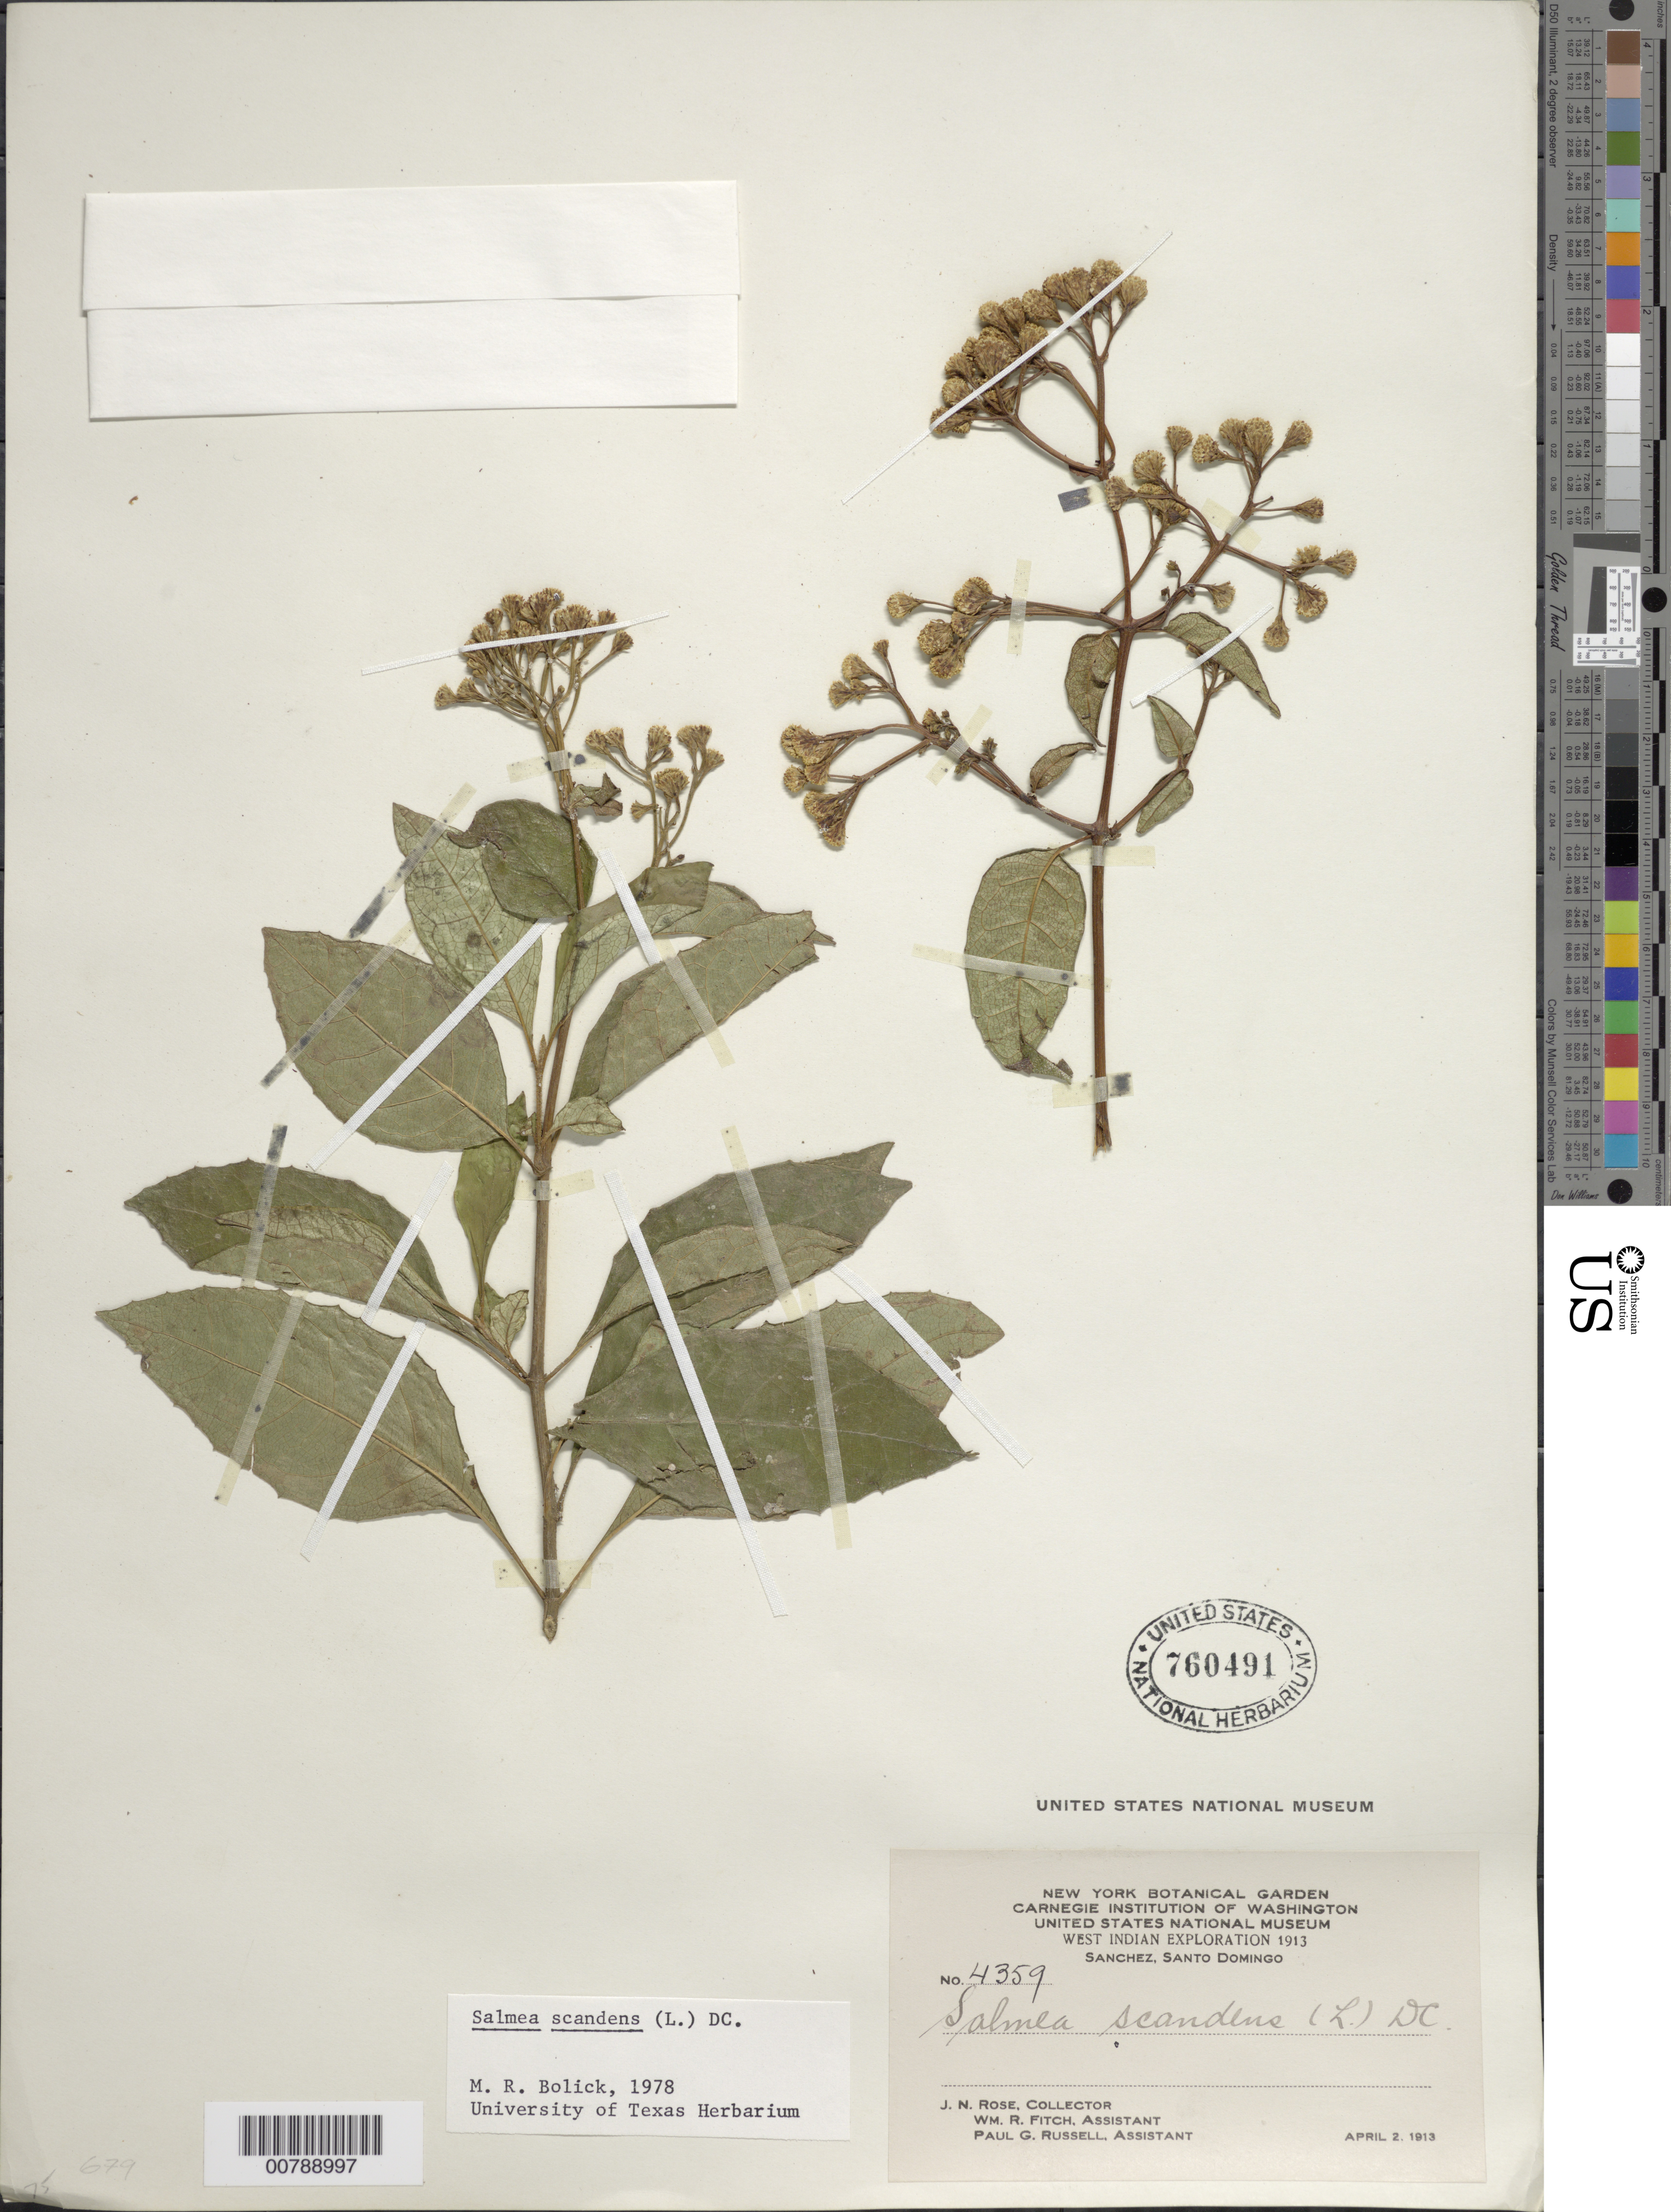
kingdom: Plantae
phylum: Tracheophyta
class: Magnoliopsida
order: Asterales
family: Asteraceae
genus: Salmea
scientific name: Salmea scandens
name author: (L.) DC.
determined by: Bolick, Margaret R., Curator (NEB), University of Nebraska State Museum (UNITED STATES)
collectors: J. N. Rose, W. R. Fitch & P. G. Russell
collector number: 4359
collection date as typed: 02 Apr 1913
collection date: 1913-04-02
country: Dominican Republic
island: Hispaniola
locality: Sanchez, Santo Domingo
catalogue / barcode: US 760491